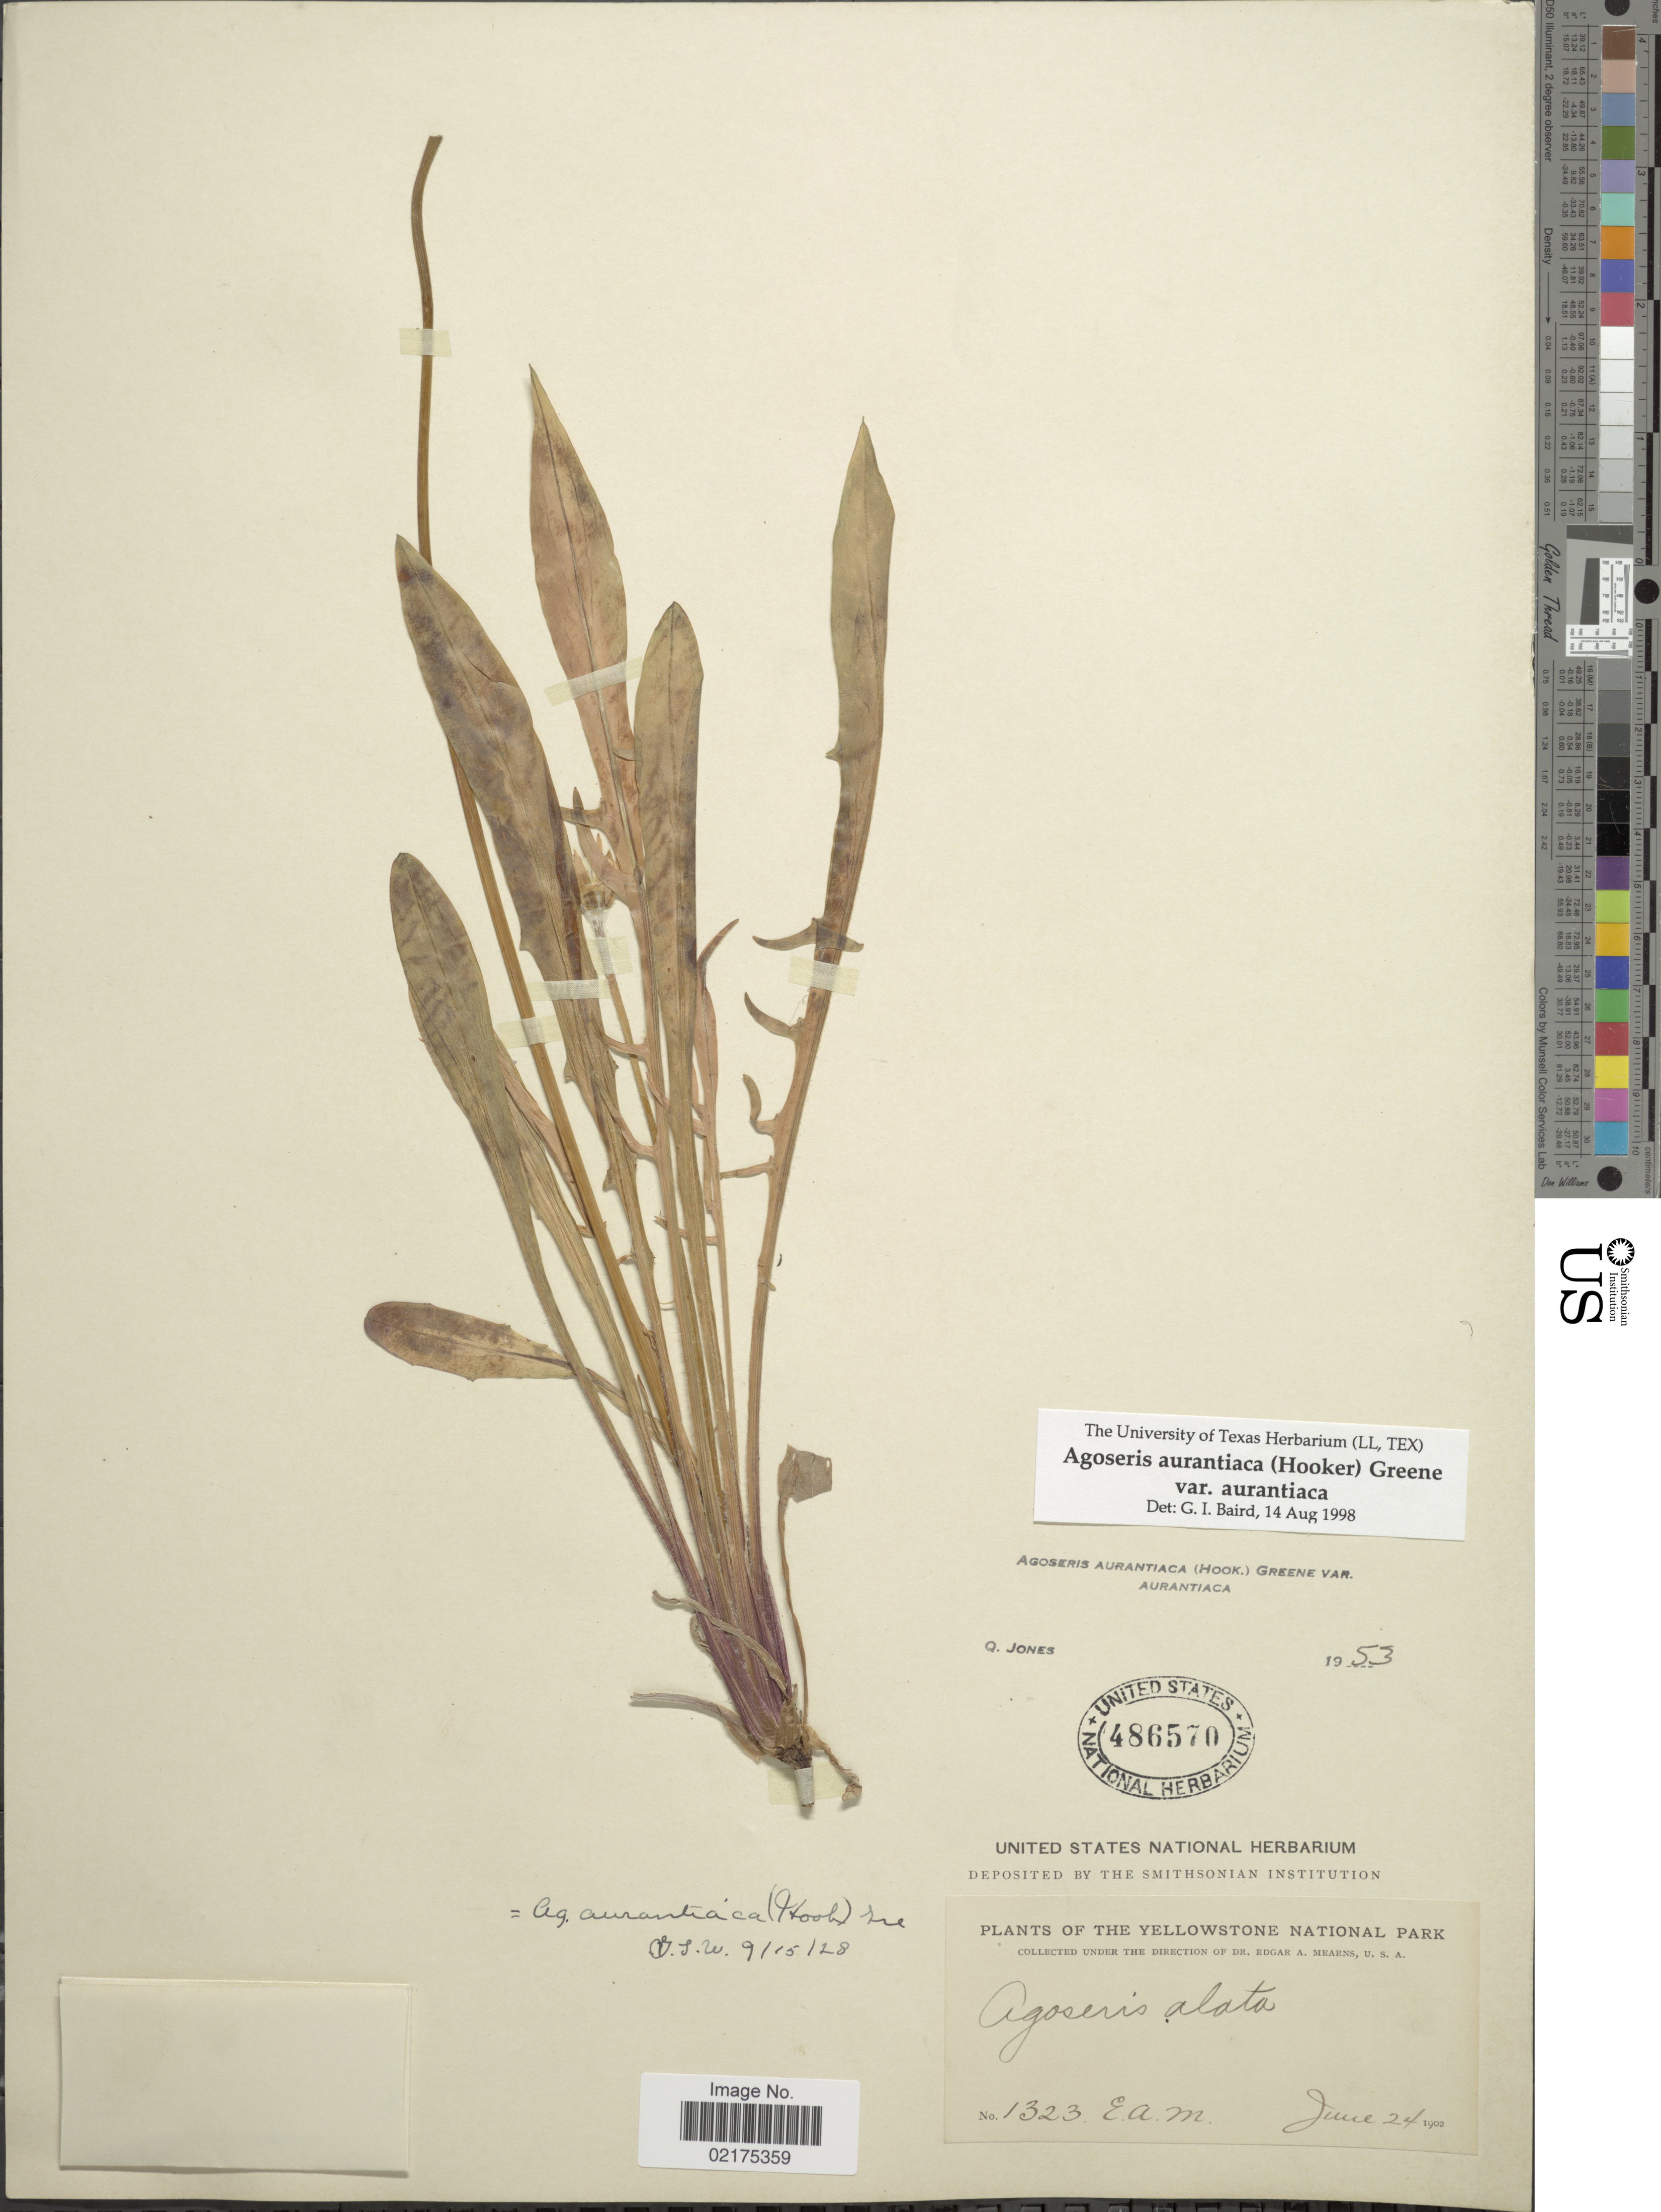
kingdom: Plantae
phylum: Tracheophyta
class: Magnoliopsida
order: Asterales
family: Asteraceae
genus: Agoseris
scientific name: Agoseris aurantiaca var. aurantiaca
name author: (Hook.) Greene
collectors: E. A. Mearns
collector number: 1323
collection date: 1902-06-24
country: United States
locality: The Yellowstone National Park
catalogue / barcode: US 486570